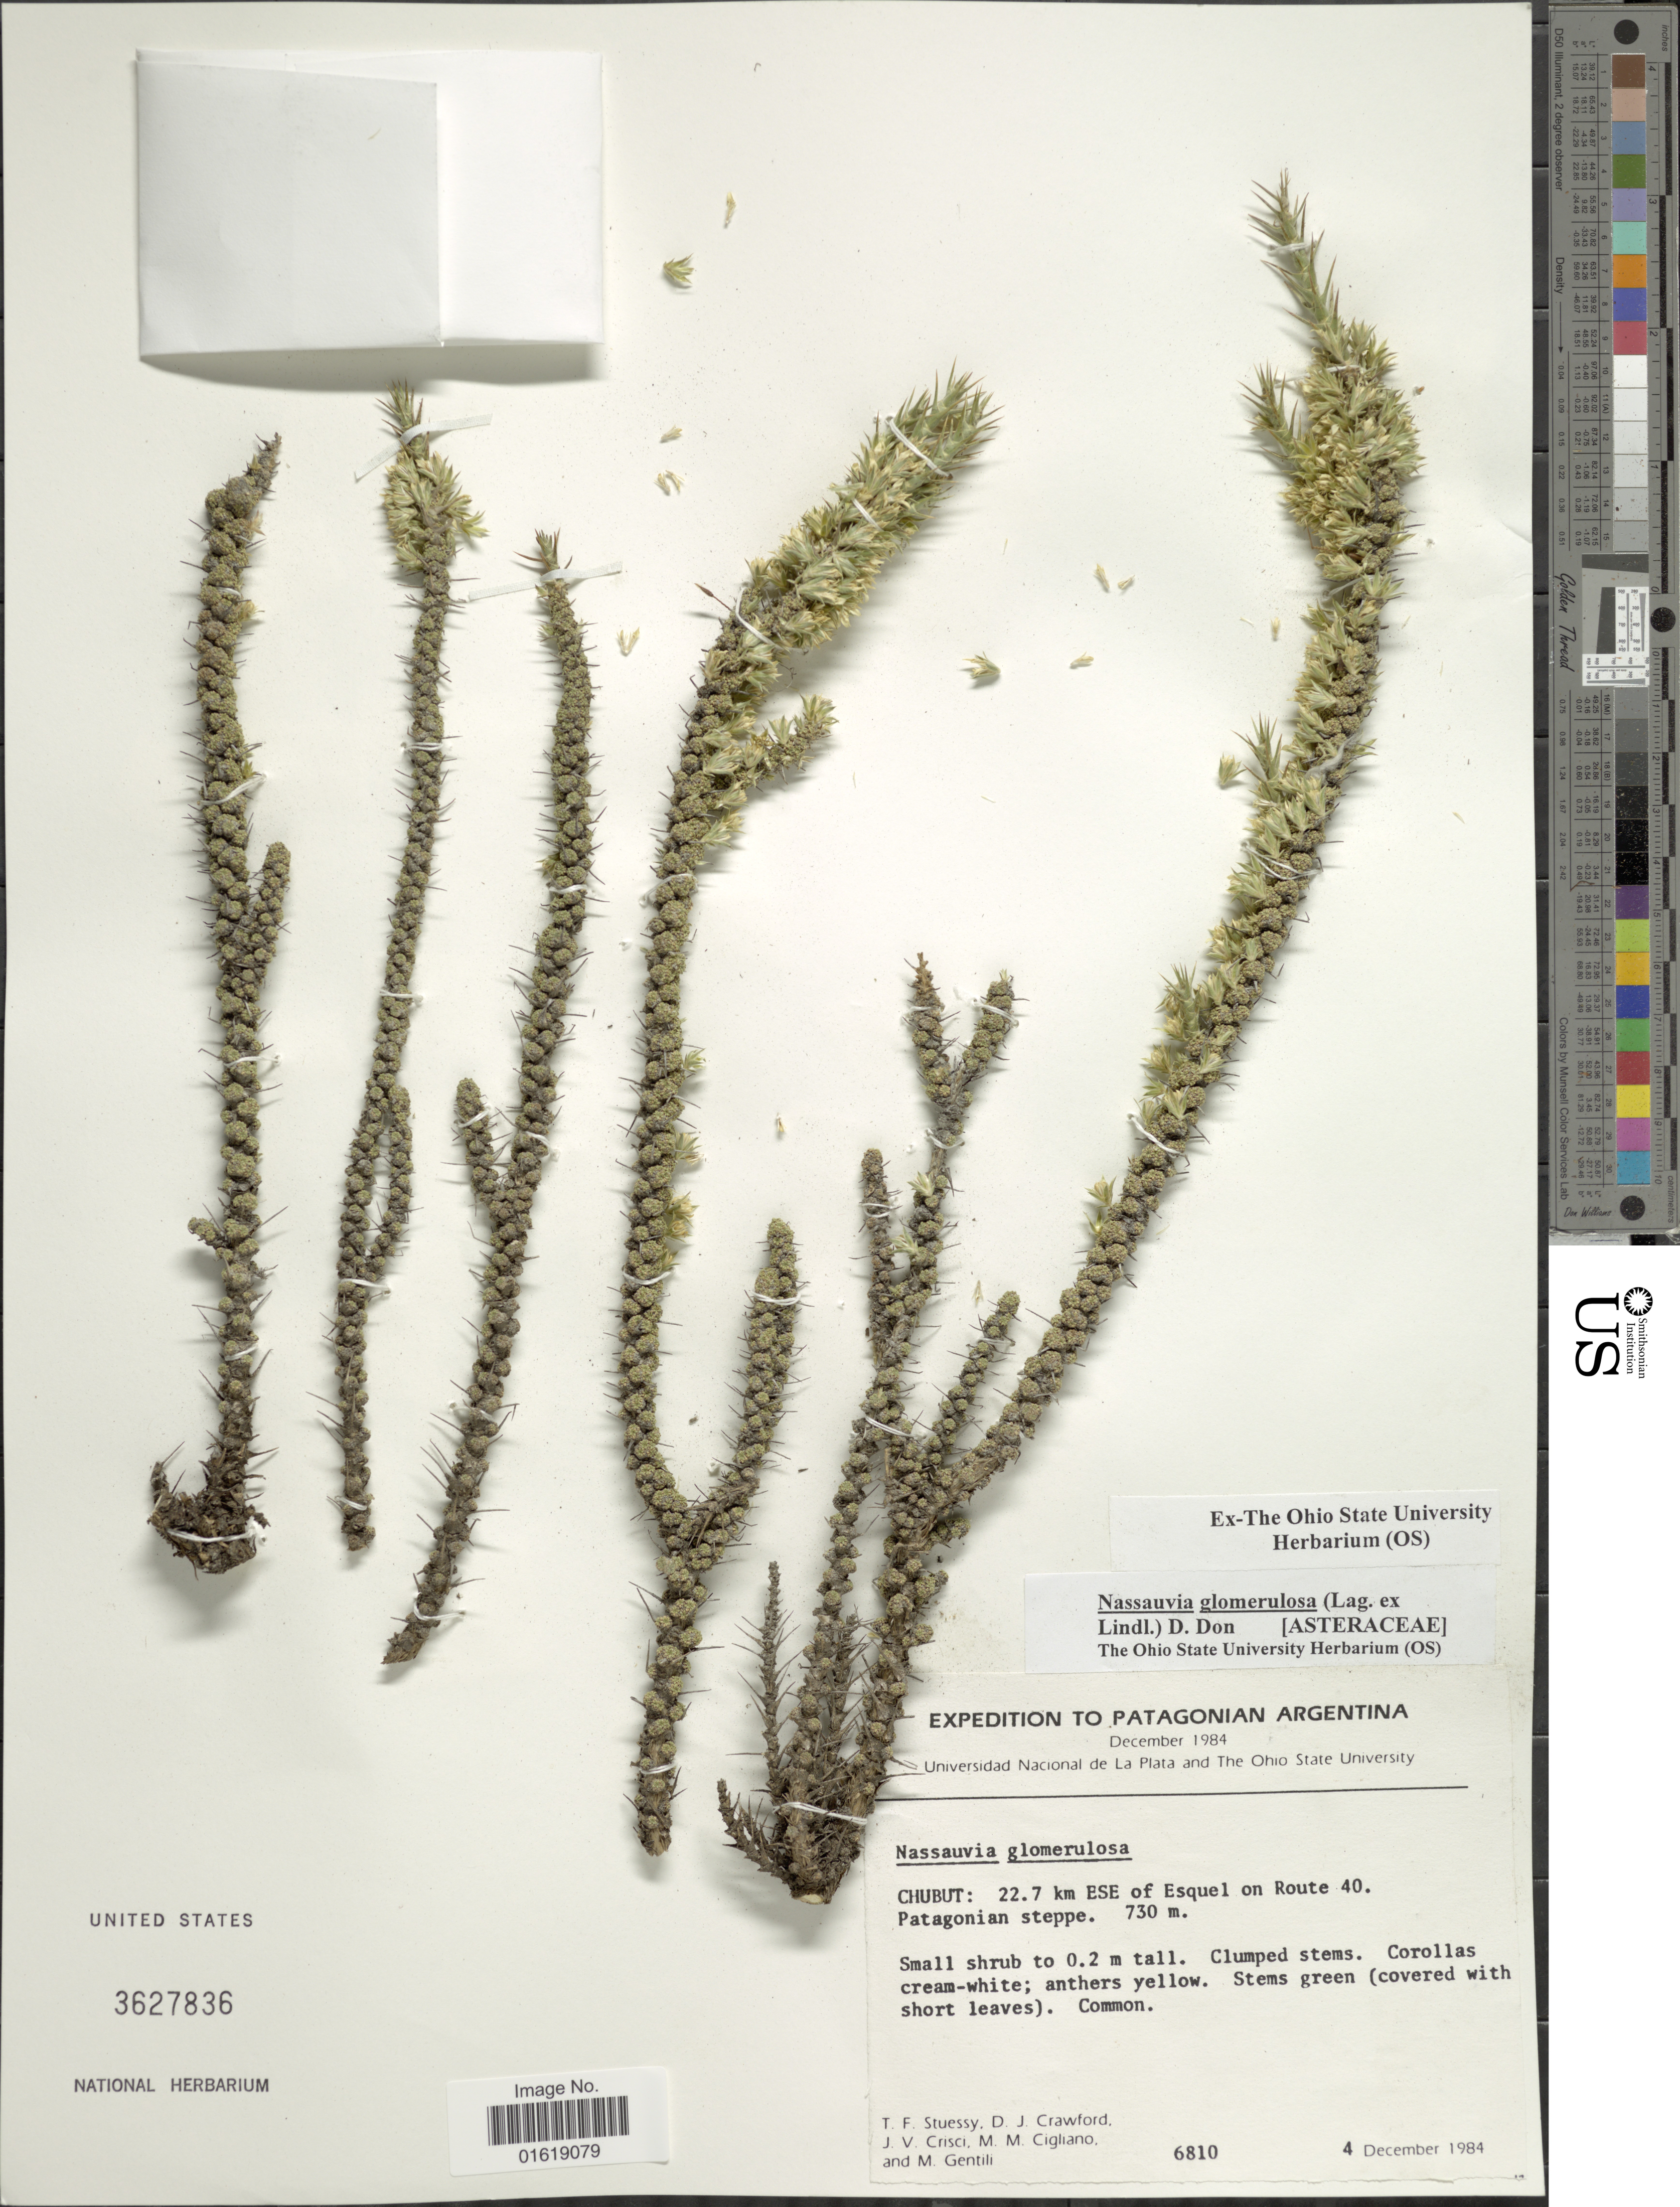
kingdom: Plantae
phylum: Tracheophyta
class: Magnoliopsida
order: Asterales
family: Asteraceae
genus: Nassauvia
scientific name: Nassauvia glomerulosa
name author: (Lag. ex Lindl.) D. Don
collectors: T. Stuessy, D. Crawford, J. Crisci, M. Cigliano & M. Gentili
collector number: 6810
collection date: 1984-12-04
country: Argentina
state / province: Chubut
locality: Chubut: 22.7 km ESE of Esquel on Route 40.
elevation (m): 730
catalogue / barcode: US 3627836